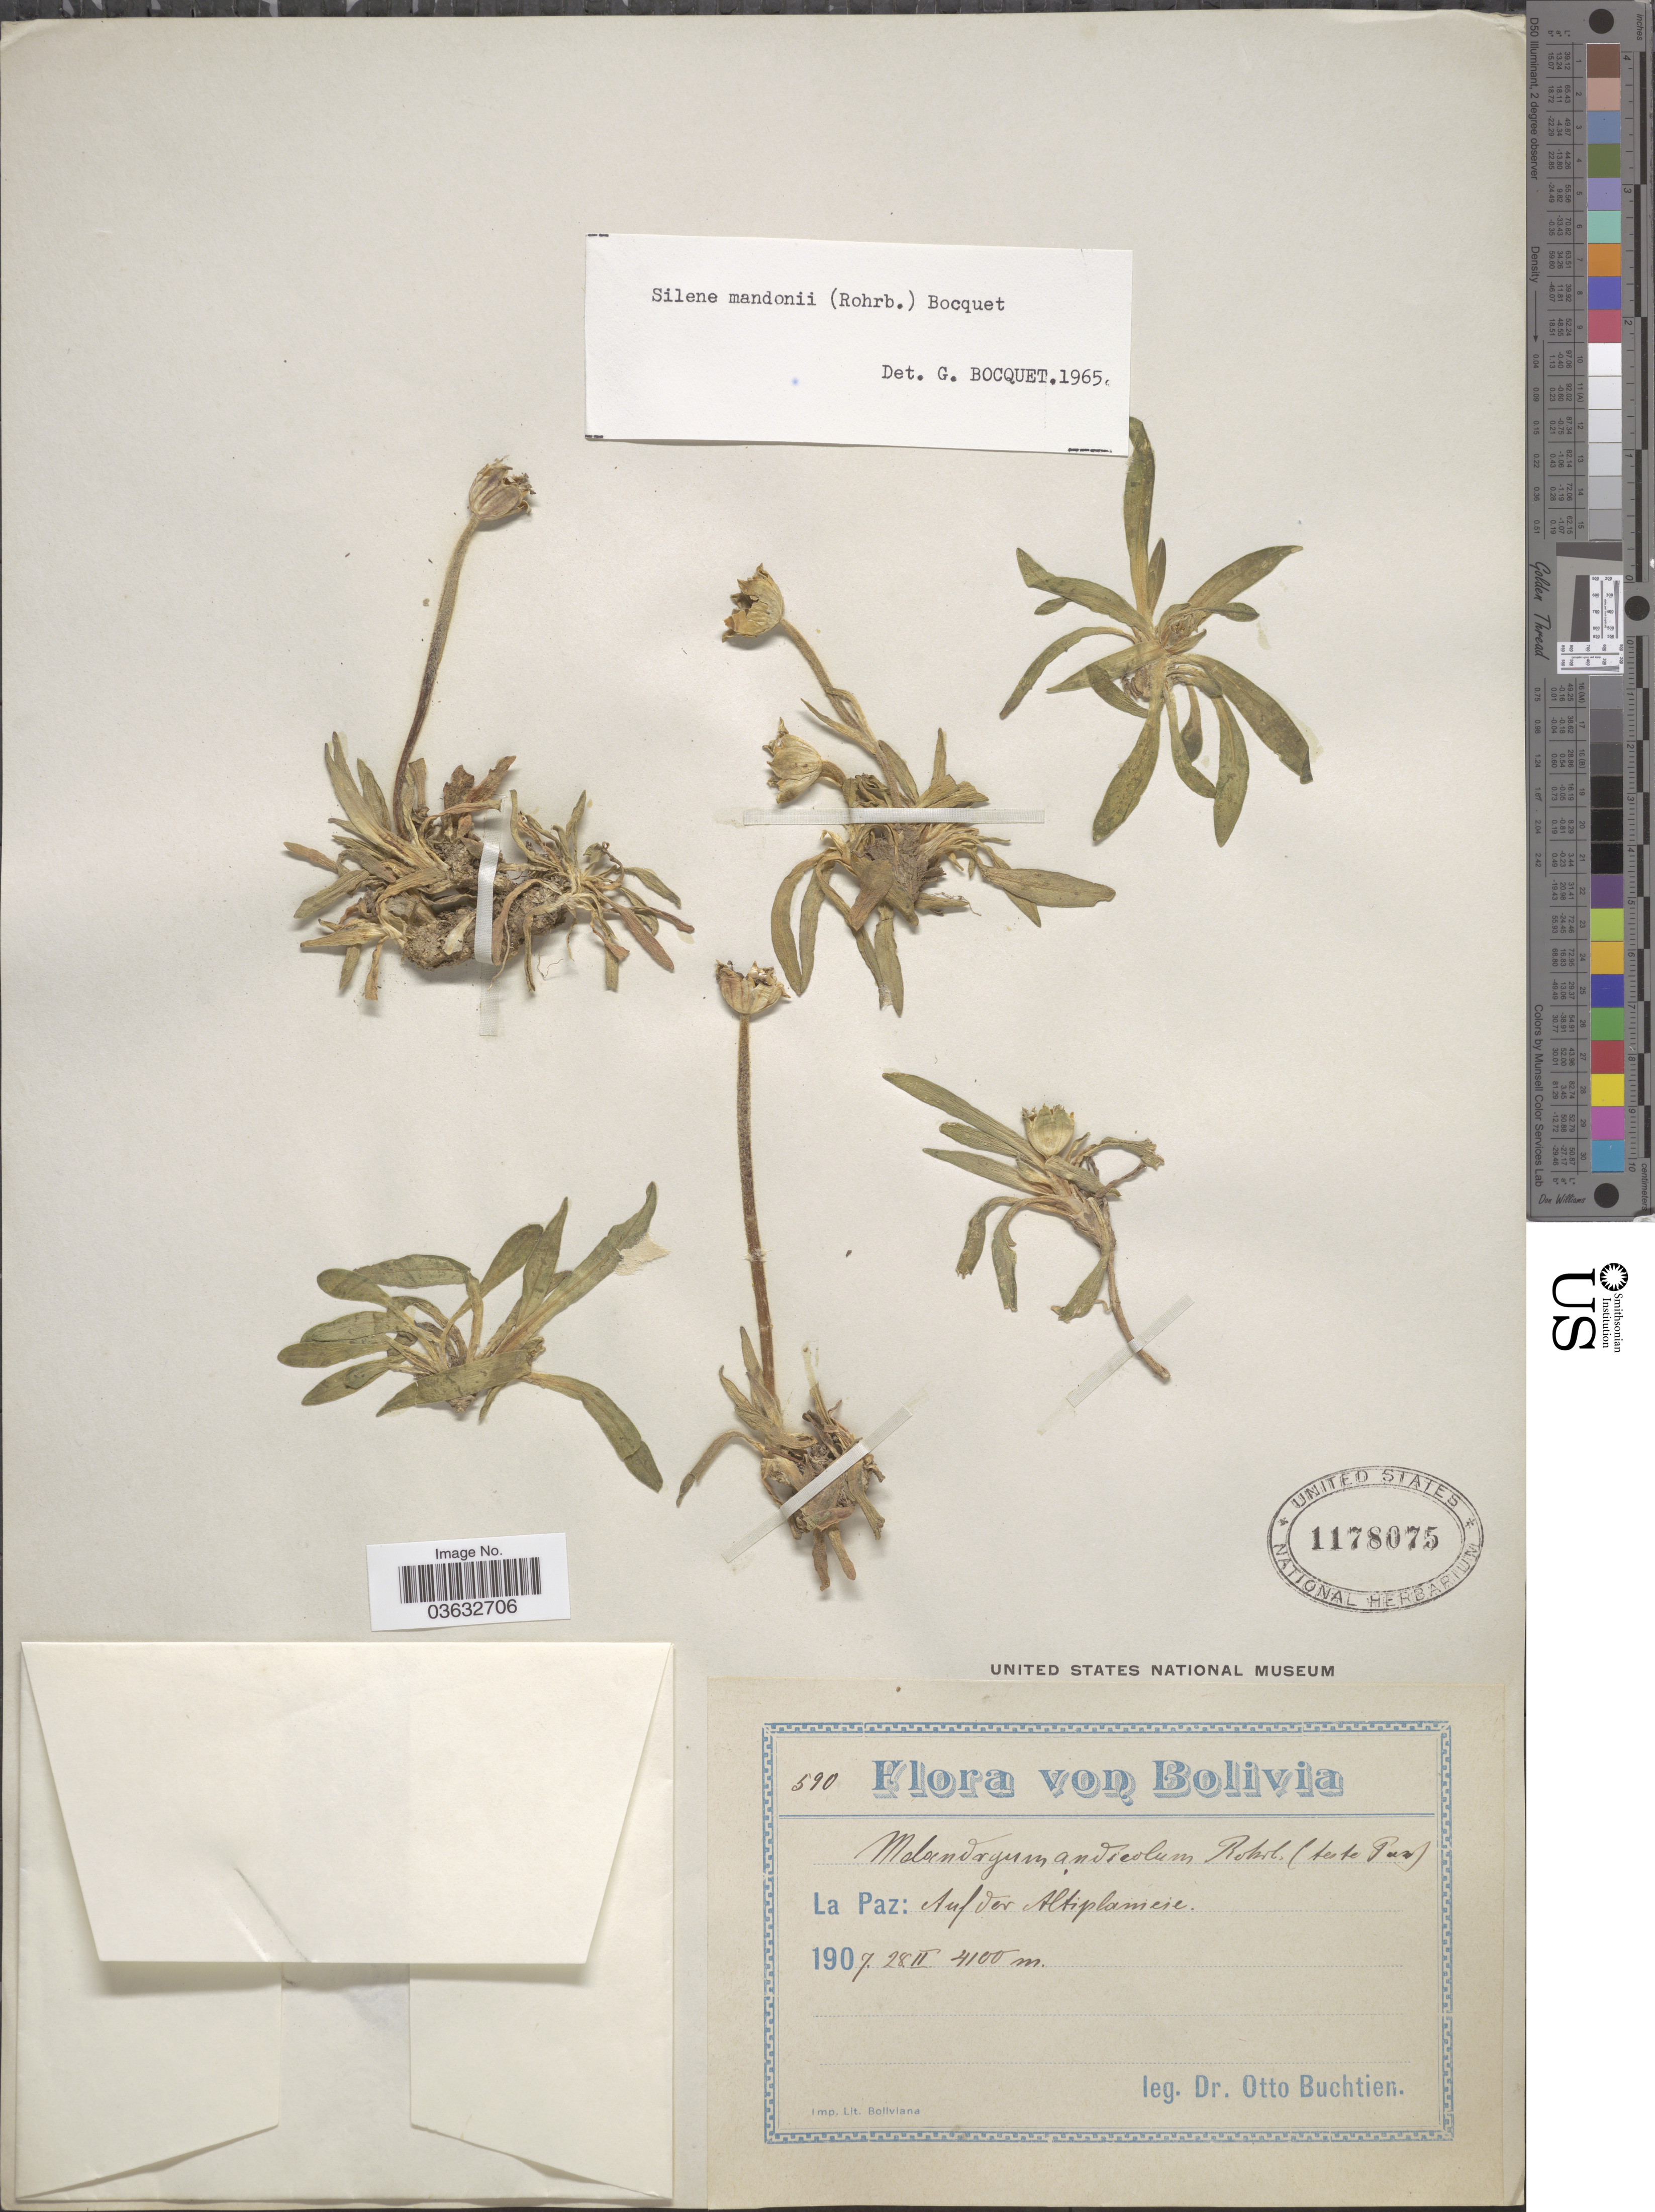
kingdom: Plantae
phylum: Tracheophyta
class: Magnoliopsida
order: Caryophyllales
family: Caryophyllaceae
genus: Silene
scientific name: Silene mandonii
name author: (Rohrb.) Bocquet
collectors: O. Buchtien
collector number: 590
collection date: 1907-02-28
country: Bolivia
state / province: La Paz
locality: Auf der Altiplanicie.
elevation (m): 4100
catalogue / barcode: US 1178075